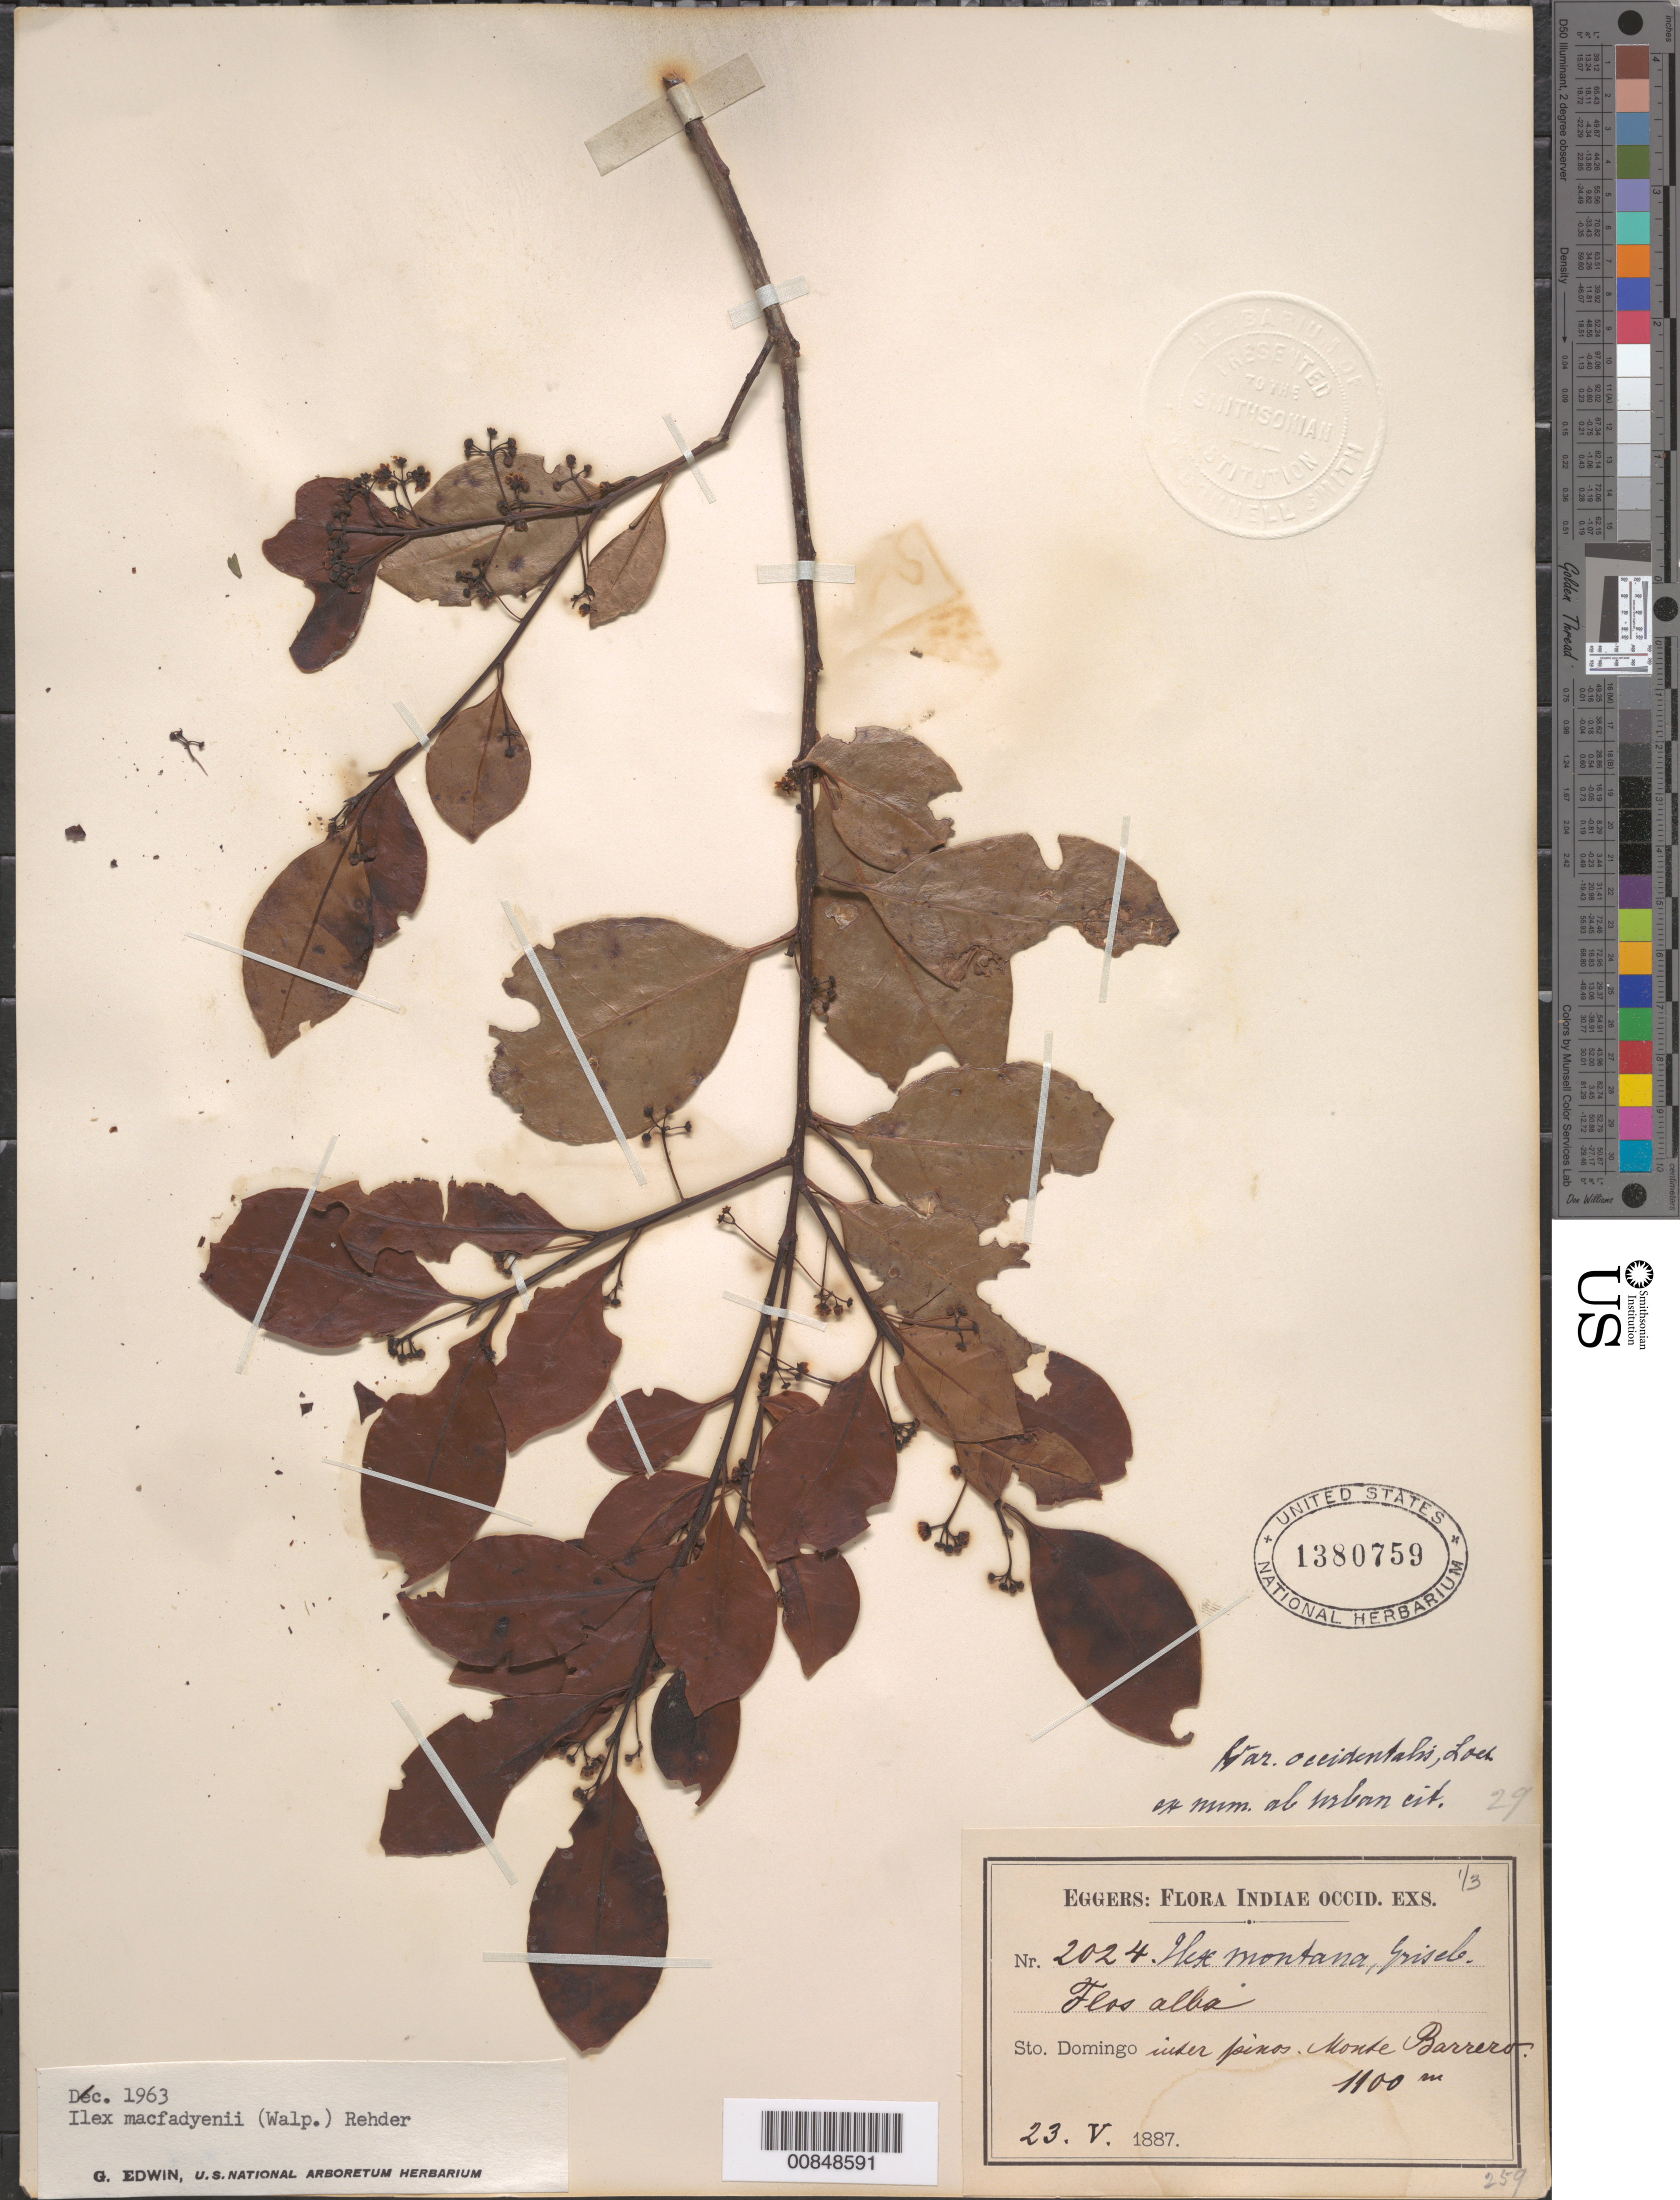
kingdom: Plantae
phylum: Tracheophyta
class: Magnoliopsida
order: Aquifoliales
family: Aquifoliaceae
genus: Ilex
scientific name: Ilex macfadyenii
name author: Rehder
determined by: Edwin, G.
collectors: H. F. A. von Eggers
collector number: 2024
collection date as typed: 23 May 1887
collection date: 1887-05-23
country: Dominican Republic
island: Hispaniola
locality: Monte Barrero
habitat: Inter pinos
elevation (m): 1100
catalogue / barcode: US 1380759